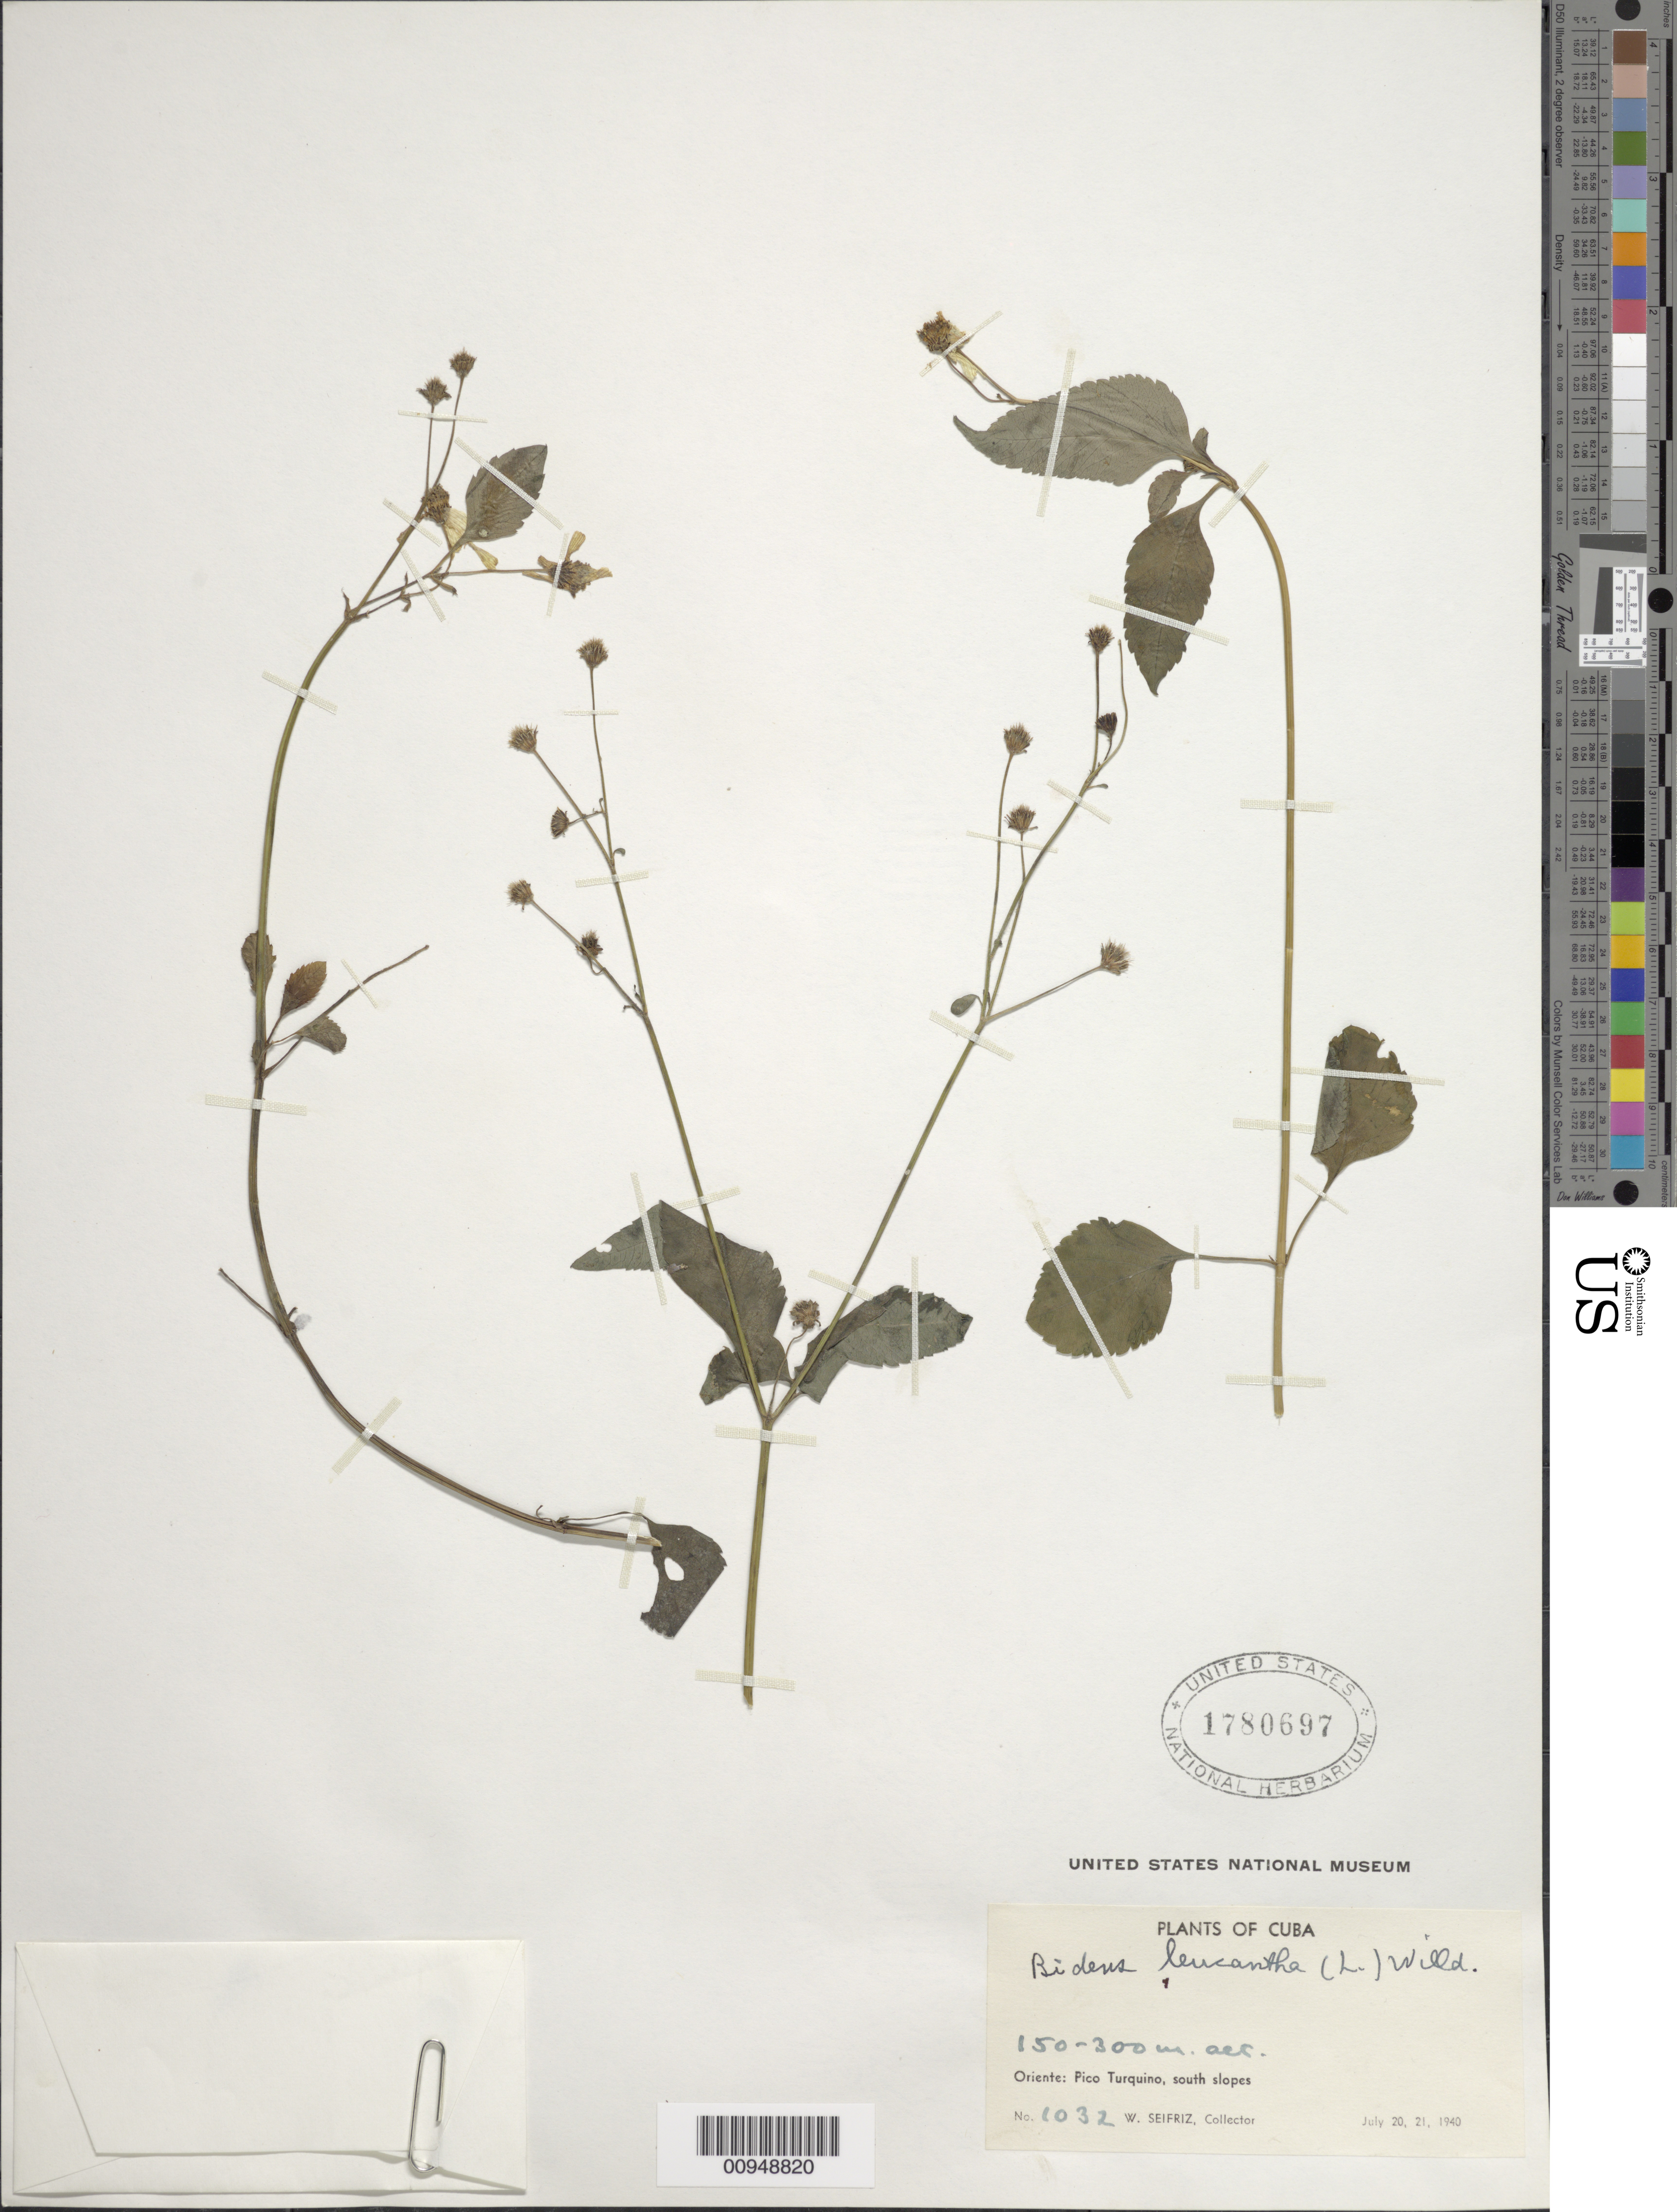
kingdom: Plantae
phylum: Tracheophyta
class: Magnoliopsida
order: Asterales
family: Asteraceae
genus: Bidens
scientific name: Bidens alba var. radiata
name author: (Sch. Bip.) R.E. Ballard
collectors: W. Seifriz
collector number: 1032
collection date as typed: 20 Jul 1940 to 21 Jul 1940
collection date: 1940-07-20/1940-07-21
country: Cuba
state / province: Oriente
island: Cuba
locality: Pico Turquino, south slopes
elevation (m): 150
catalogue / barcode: US 1780697